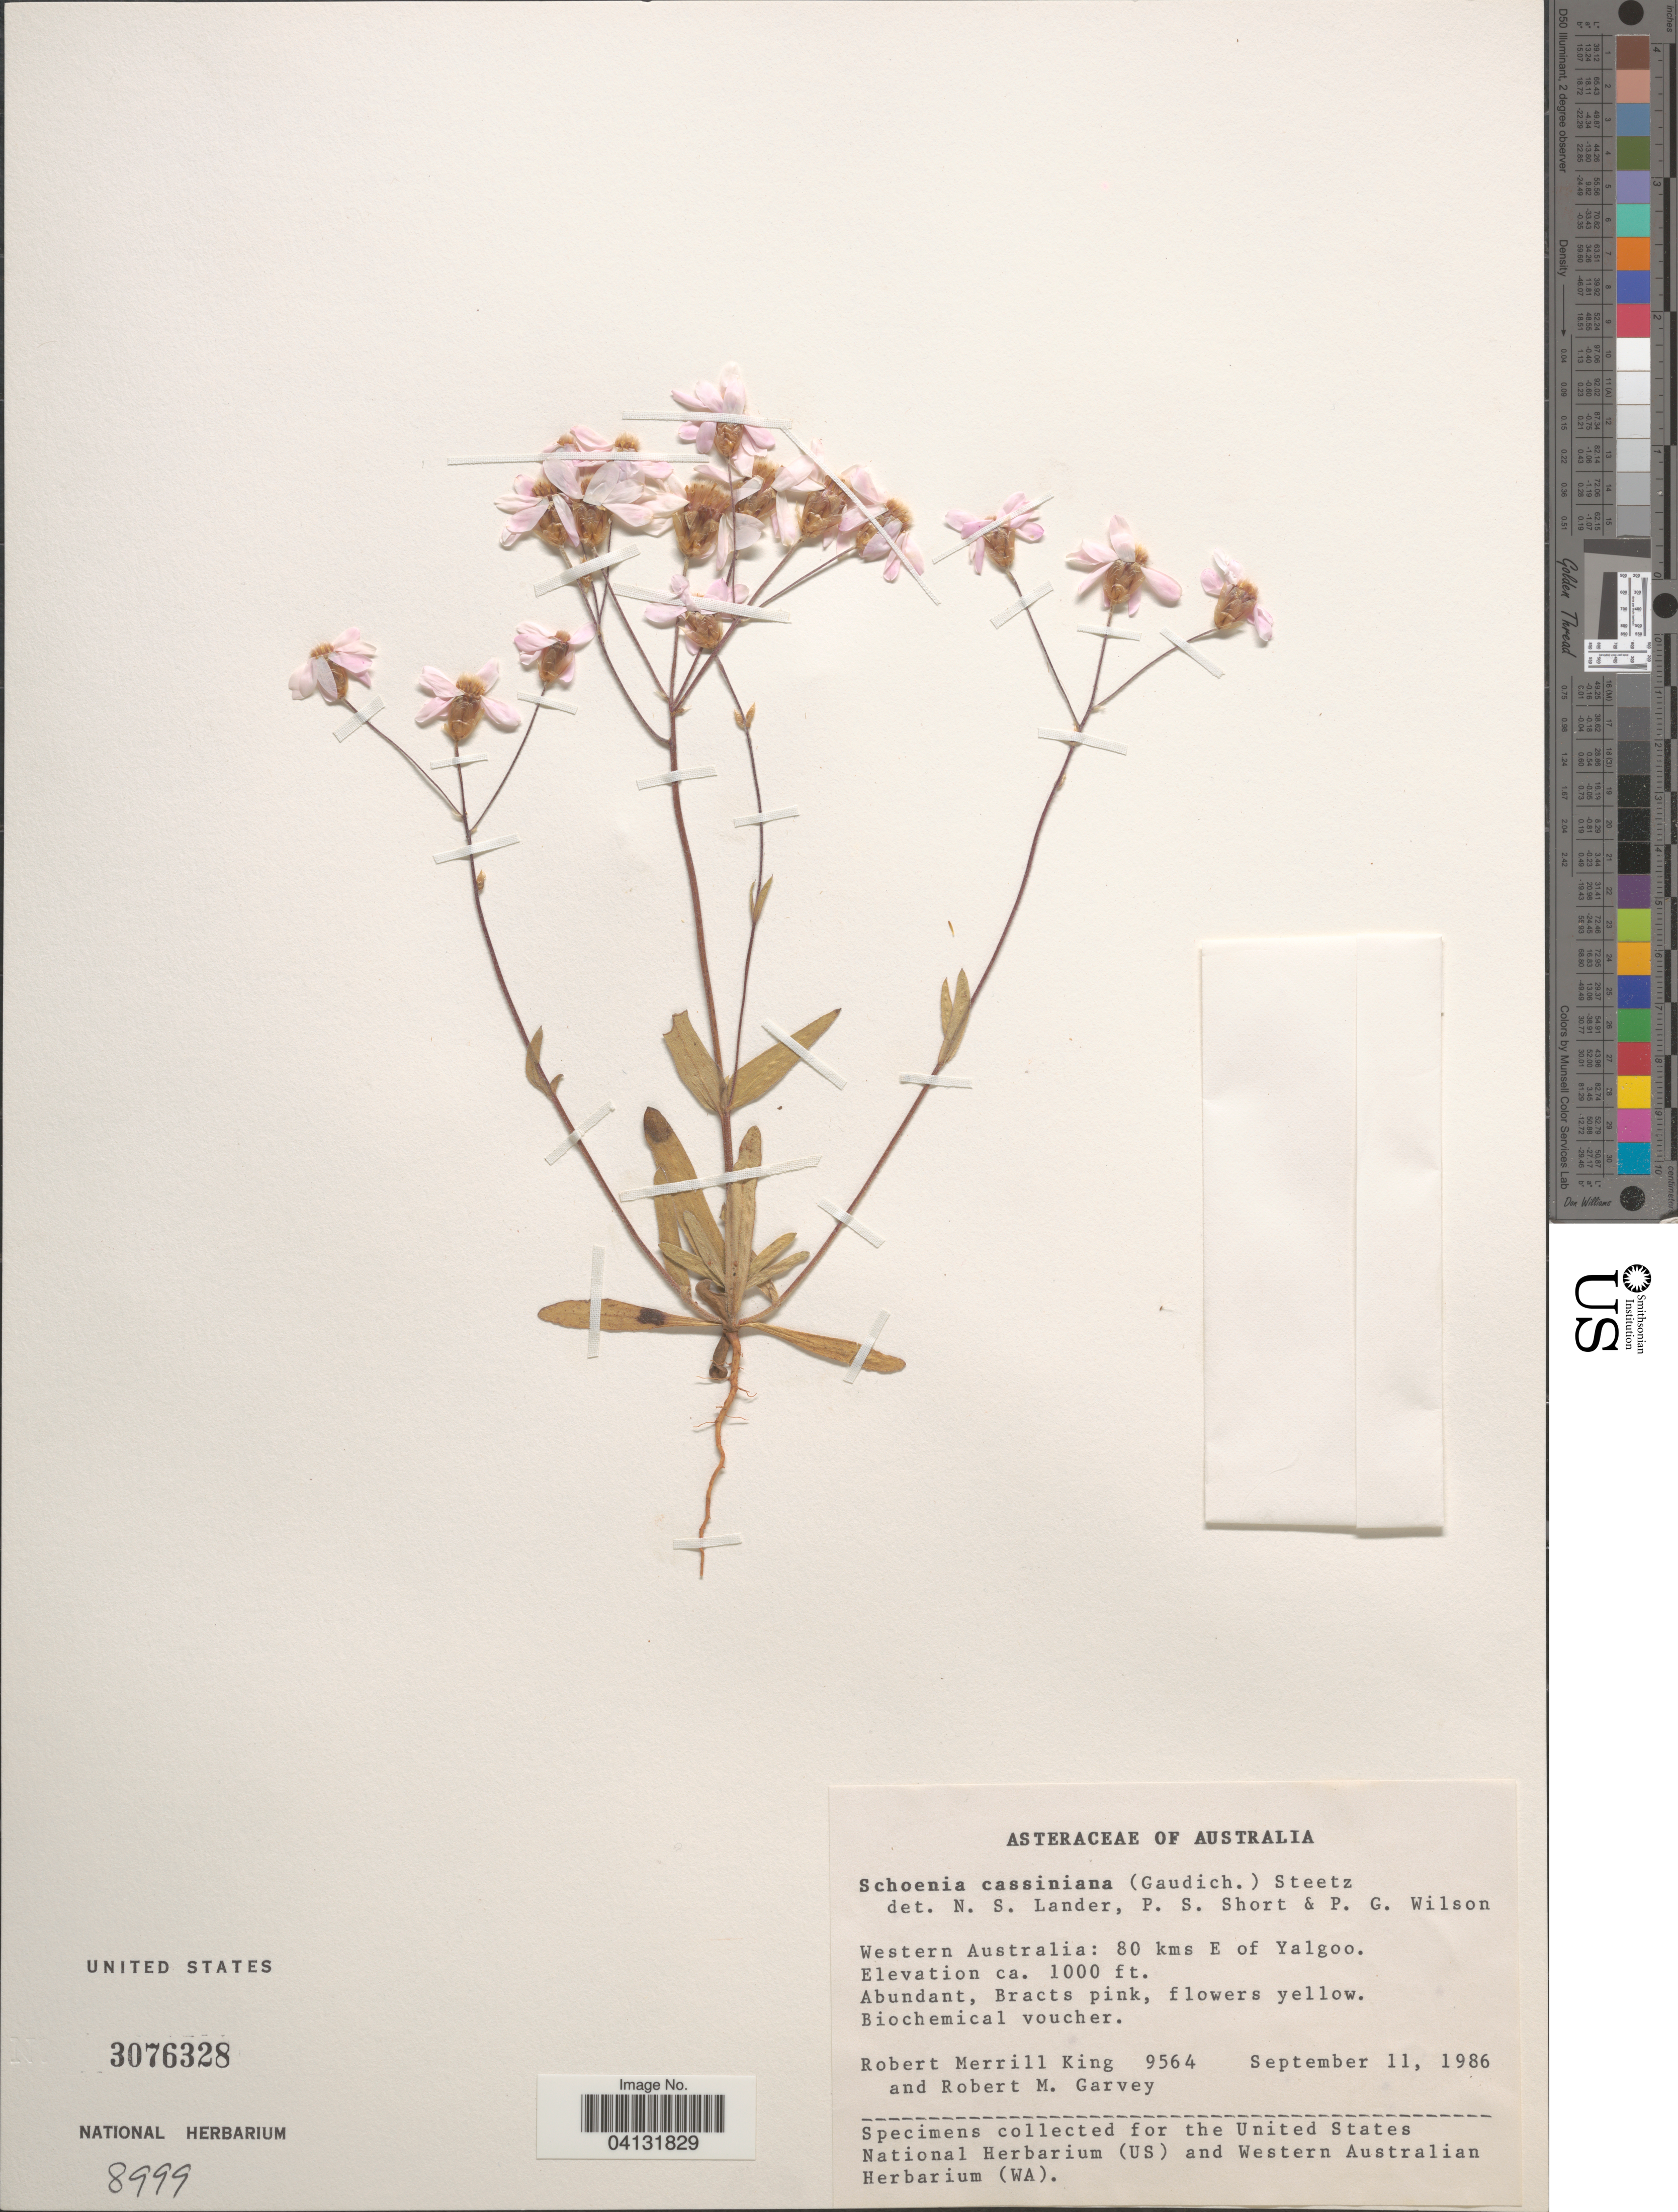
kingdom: Plantae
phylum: Tracheophyta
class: Magnoliopsida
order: Asterales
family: Asteraceae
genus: Schoenia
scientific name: Schoenia cassiniana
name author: (Gaudich.) Steetz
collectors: R. M. King & R. Garvey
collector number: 9564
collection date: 1986-09-11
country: Australia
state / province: Western Australia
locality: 80 kms E of Yalgoo.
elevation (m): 305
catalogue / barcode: US 3076328